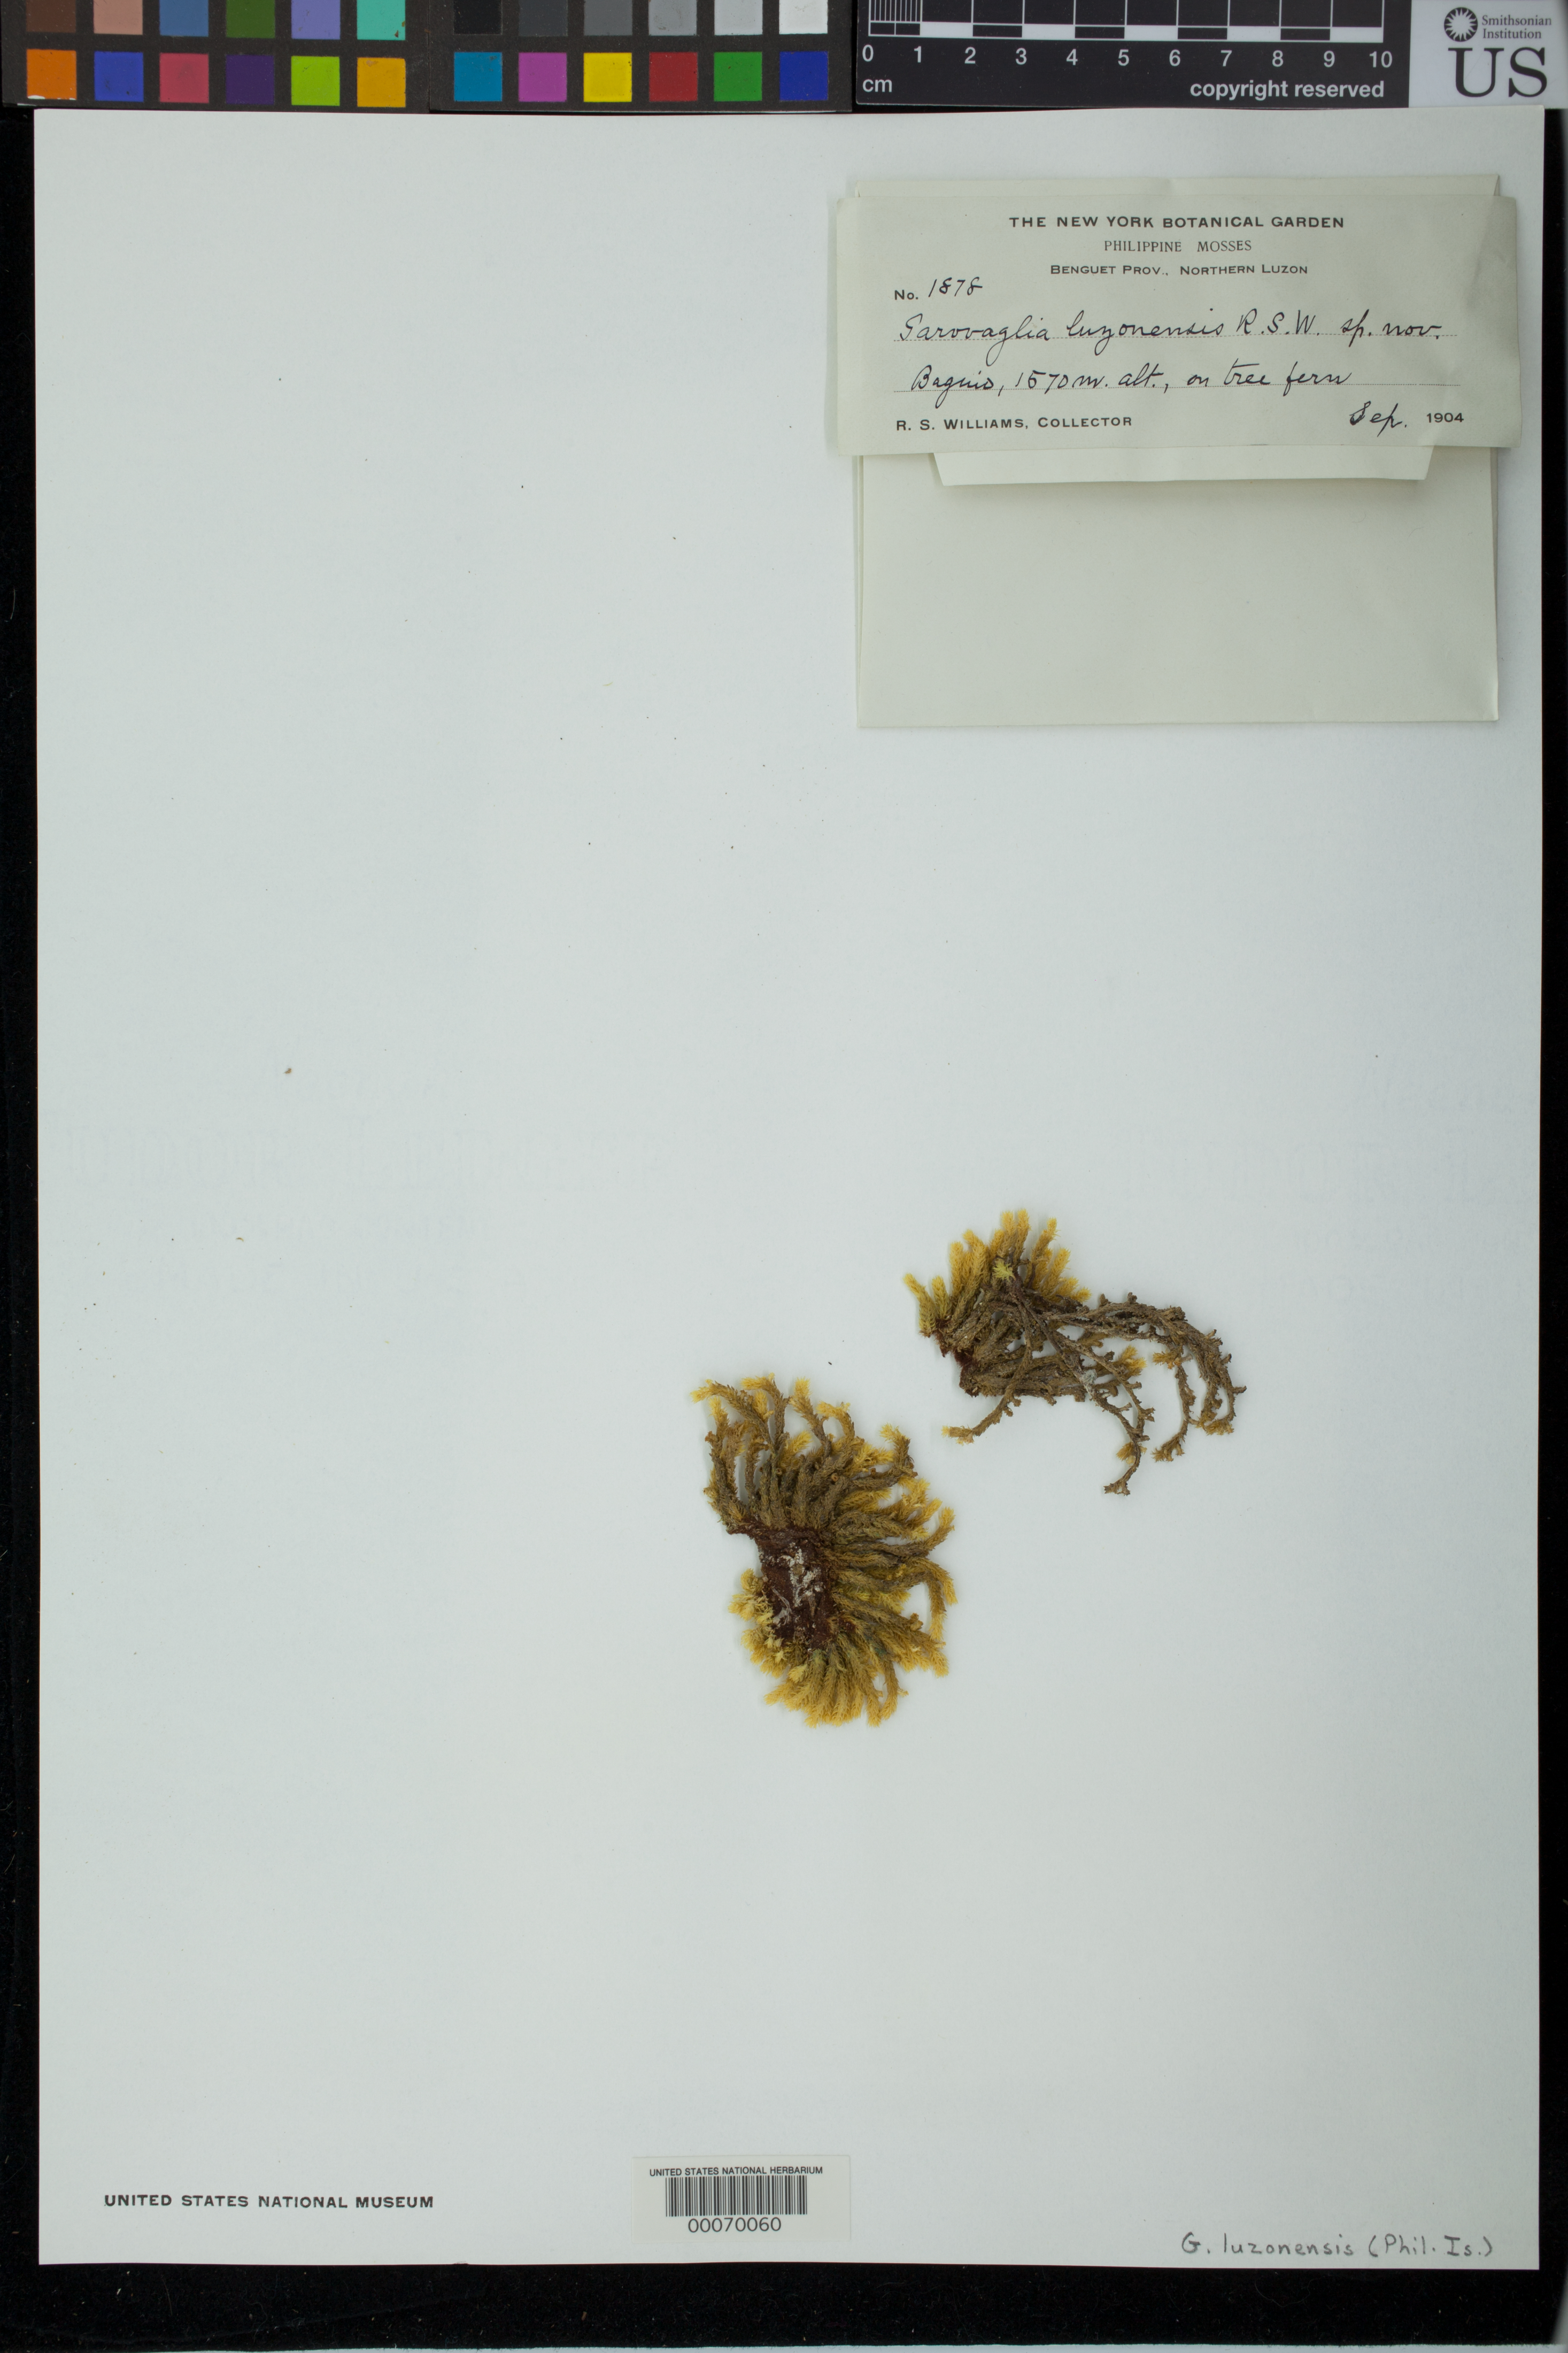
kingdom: Plantae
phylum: Bryophyta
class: Bryopsida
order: Hypnales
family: Pterobryaceae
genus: Garovaglia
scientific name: Garovaglia luzonensis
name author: R.S. Williams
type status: Syntype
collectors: R. S. Williams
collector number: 1878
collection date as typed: Sep 1904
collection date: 1904-09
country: Philippines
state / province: Cordillera (Administrative Region)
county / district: Benguet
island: Luzon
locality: Baguio.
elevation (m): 1570